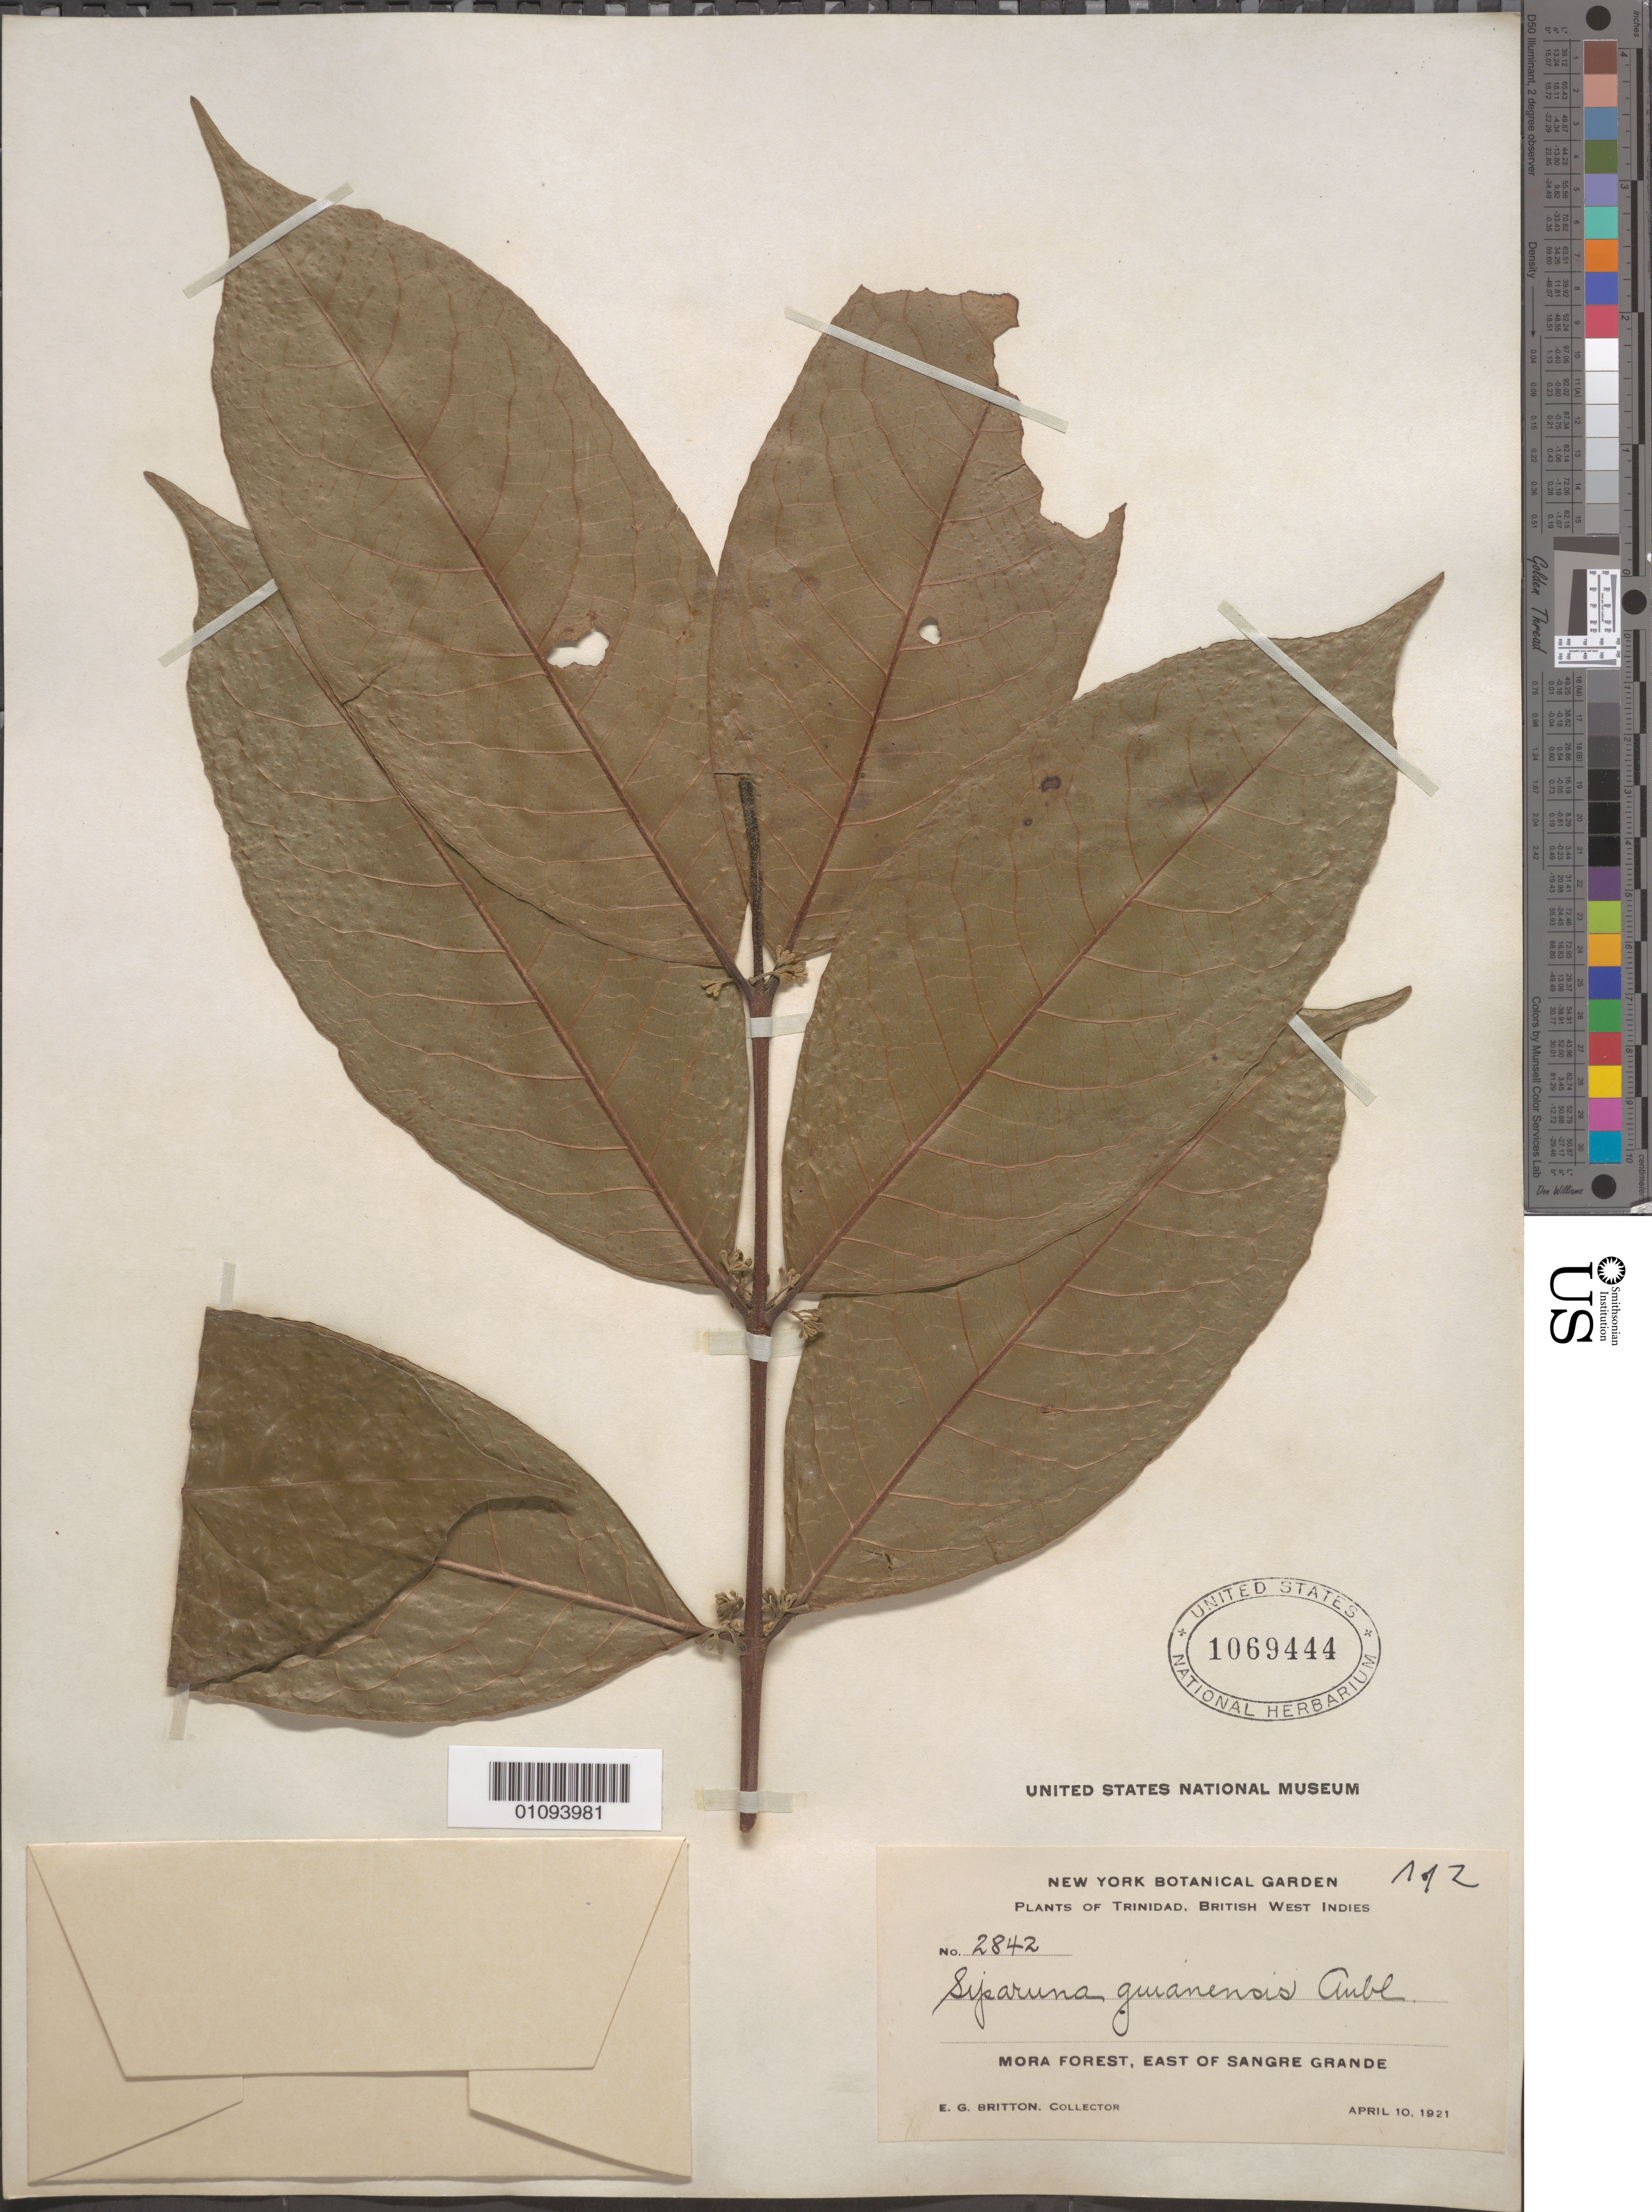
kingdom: Plantae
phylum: Tracheophyta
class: Magnoliopsida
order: Laurales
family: Siparunaceae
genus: Siparuna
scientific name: Siparuna guianensis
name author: Aubl.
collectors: E. G. Britton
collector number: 2842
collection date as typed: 10 Apr 1921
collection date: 1921-04-10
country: Trinidad and Tobago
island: Trinidad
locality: Mora Forest, E of Sangre Grande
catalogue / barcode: US 1069444